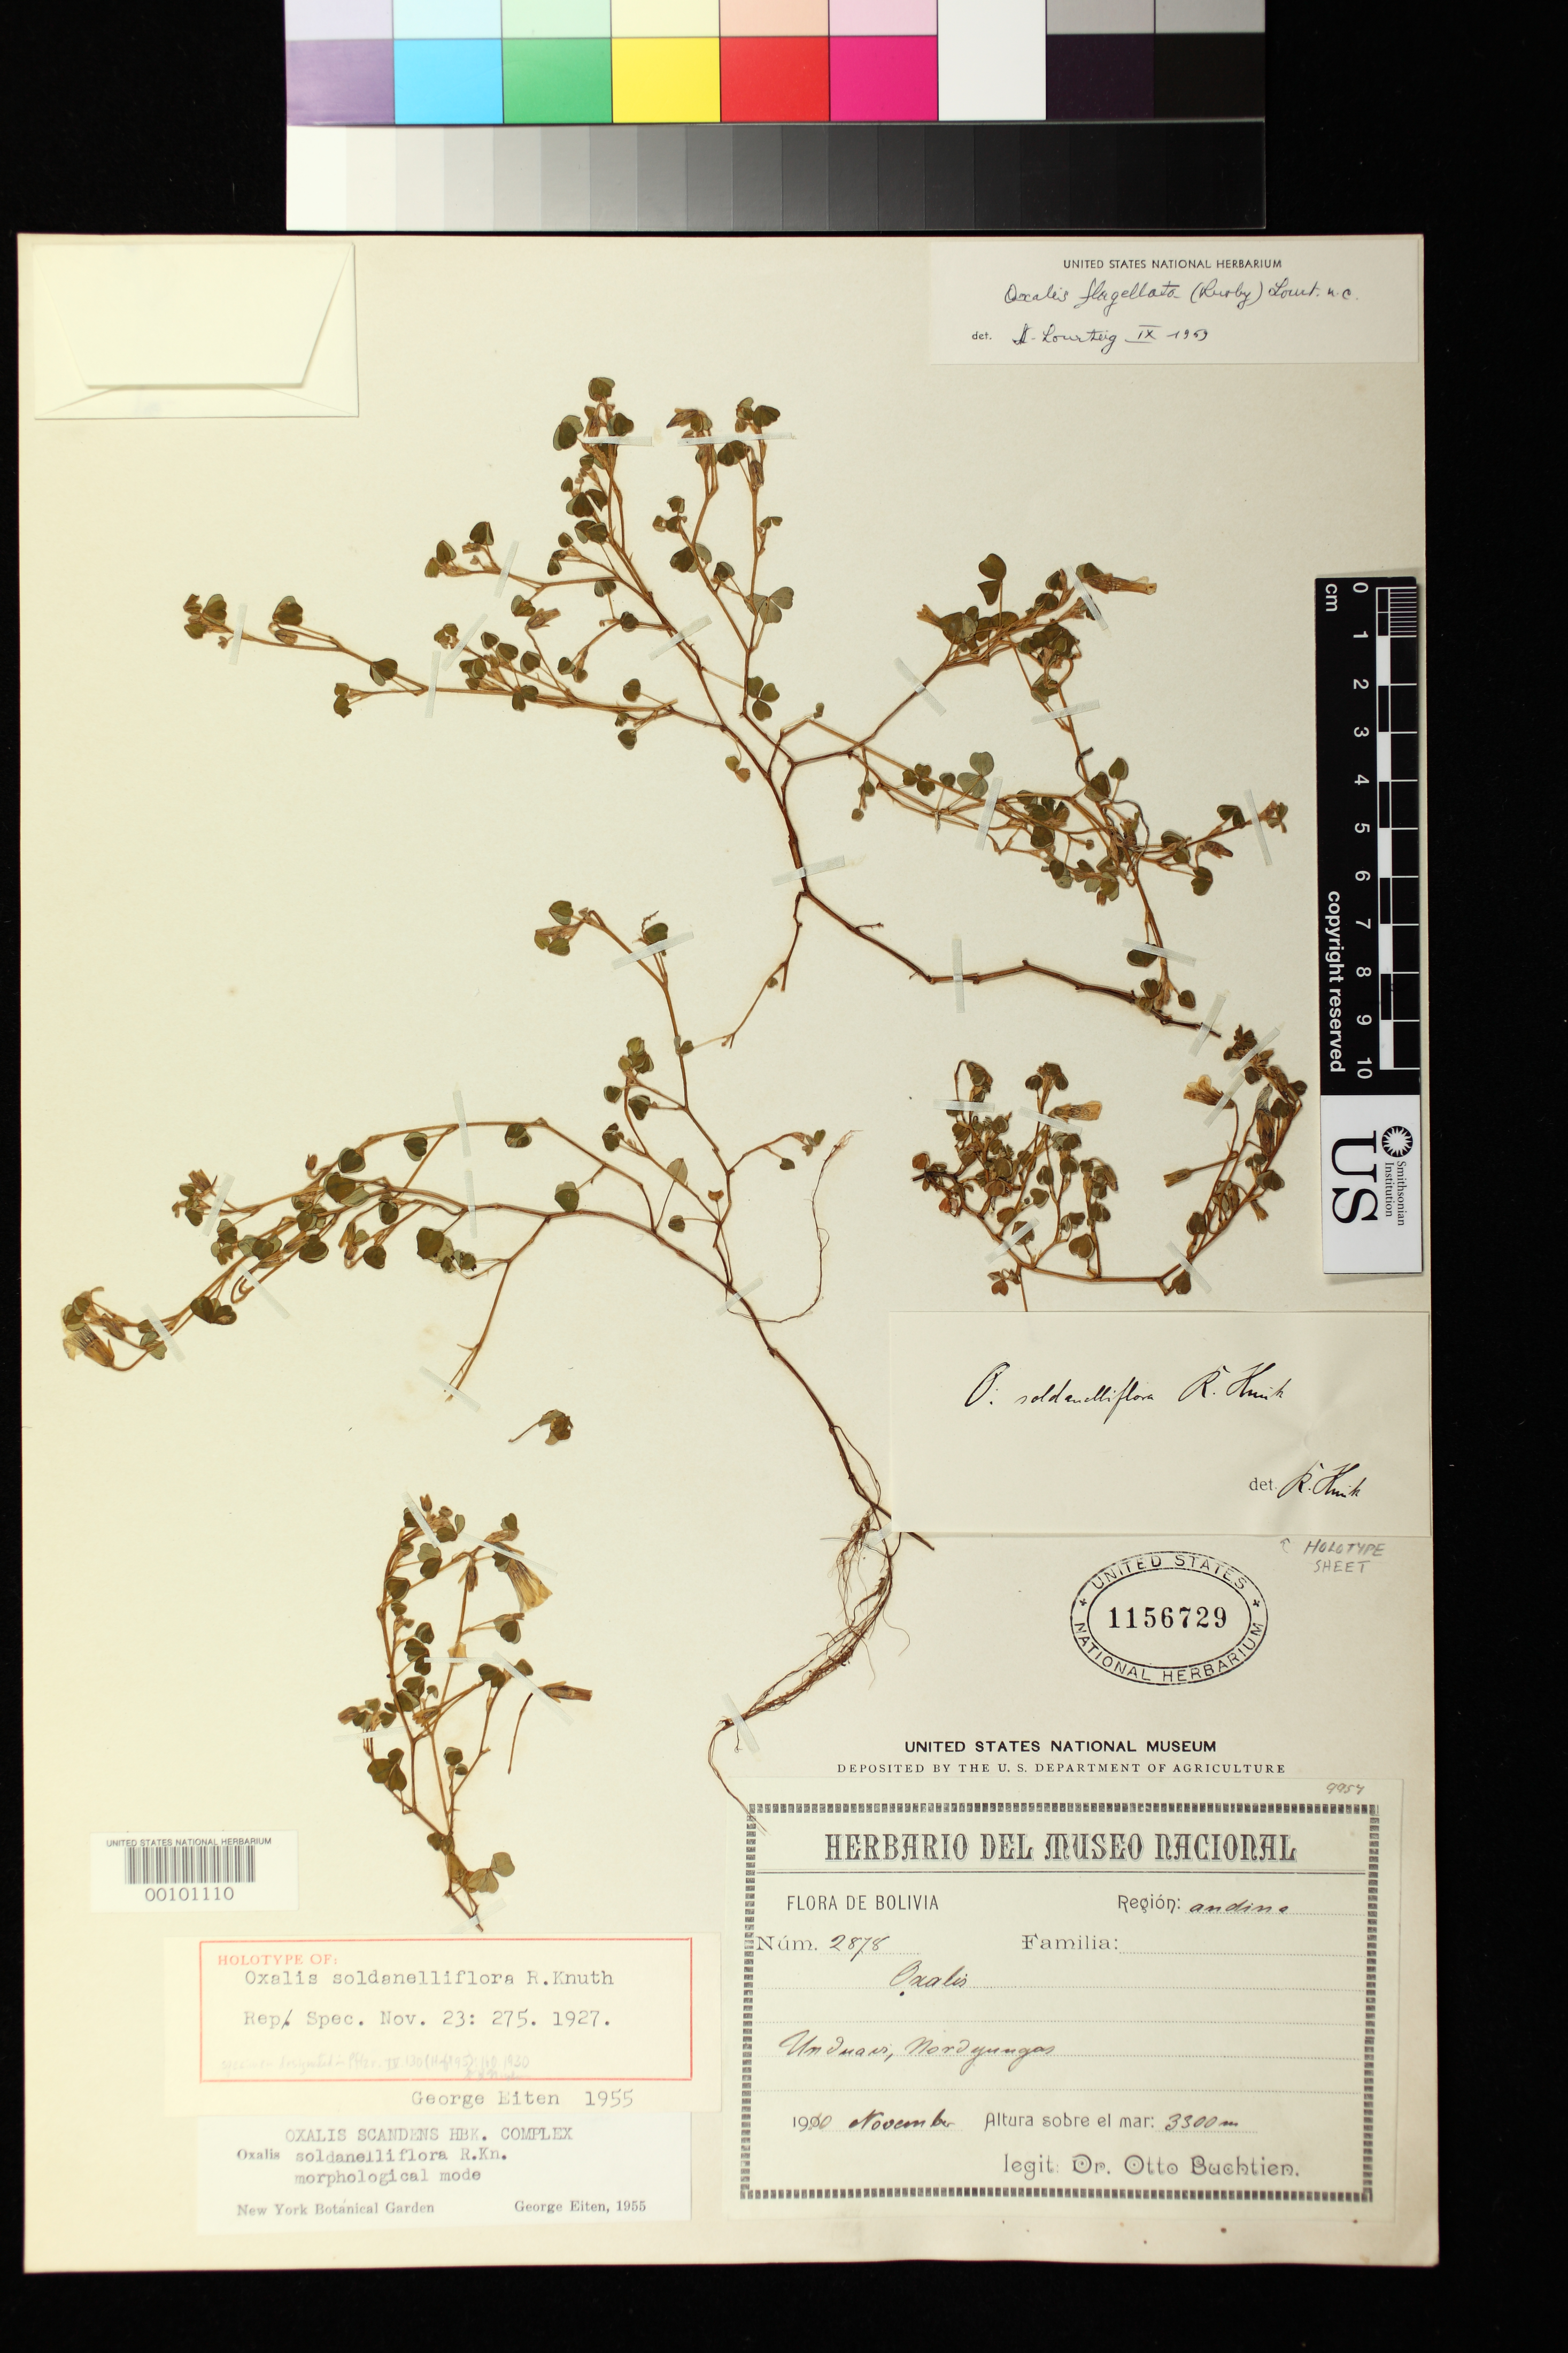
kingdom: Plantae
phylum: Tracheophyta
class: Magnoliopsida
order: Oxalidales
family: Oxalidaceae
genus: Oxalis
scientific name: Oxalis soldanelliflora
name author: R. Knuth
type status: Holotype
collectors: O. Buchtien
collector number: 2878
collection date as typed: Nov 1910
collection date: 1910-11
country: Bolivia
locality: Unduavi, Nor-Yungas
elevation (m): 3300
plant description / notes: Of 2 duplicate of the type collection at US, USNH 534534 was annotated by Knuth as "Typus" but protologue explicitly cites (only) USNH 1156729 as the type.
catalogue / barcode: US 1156729